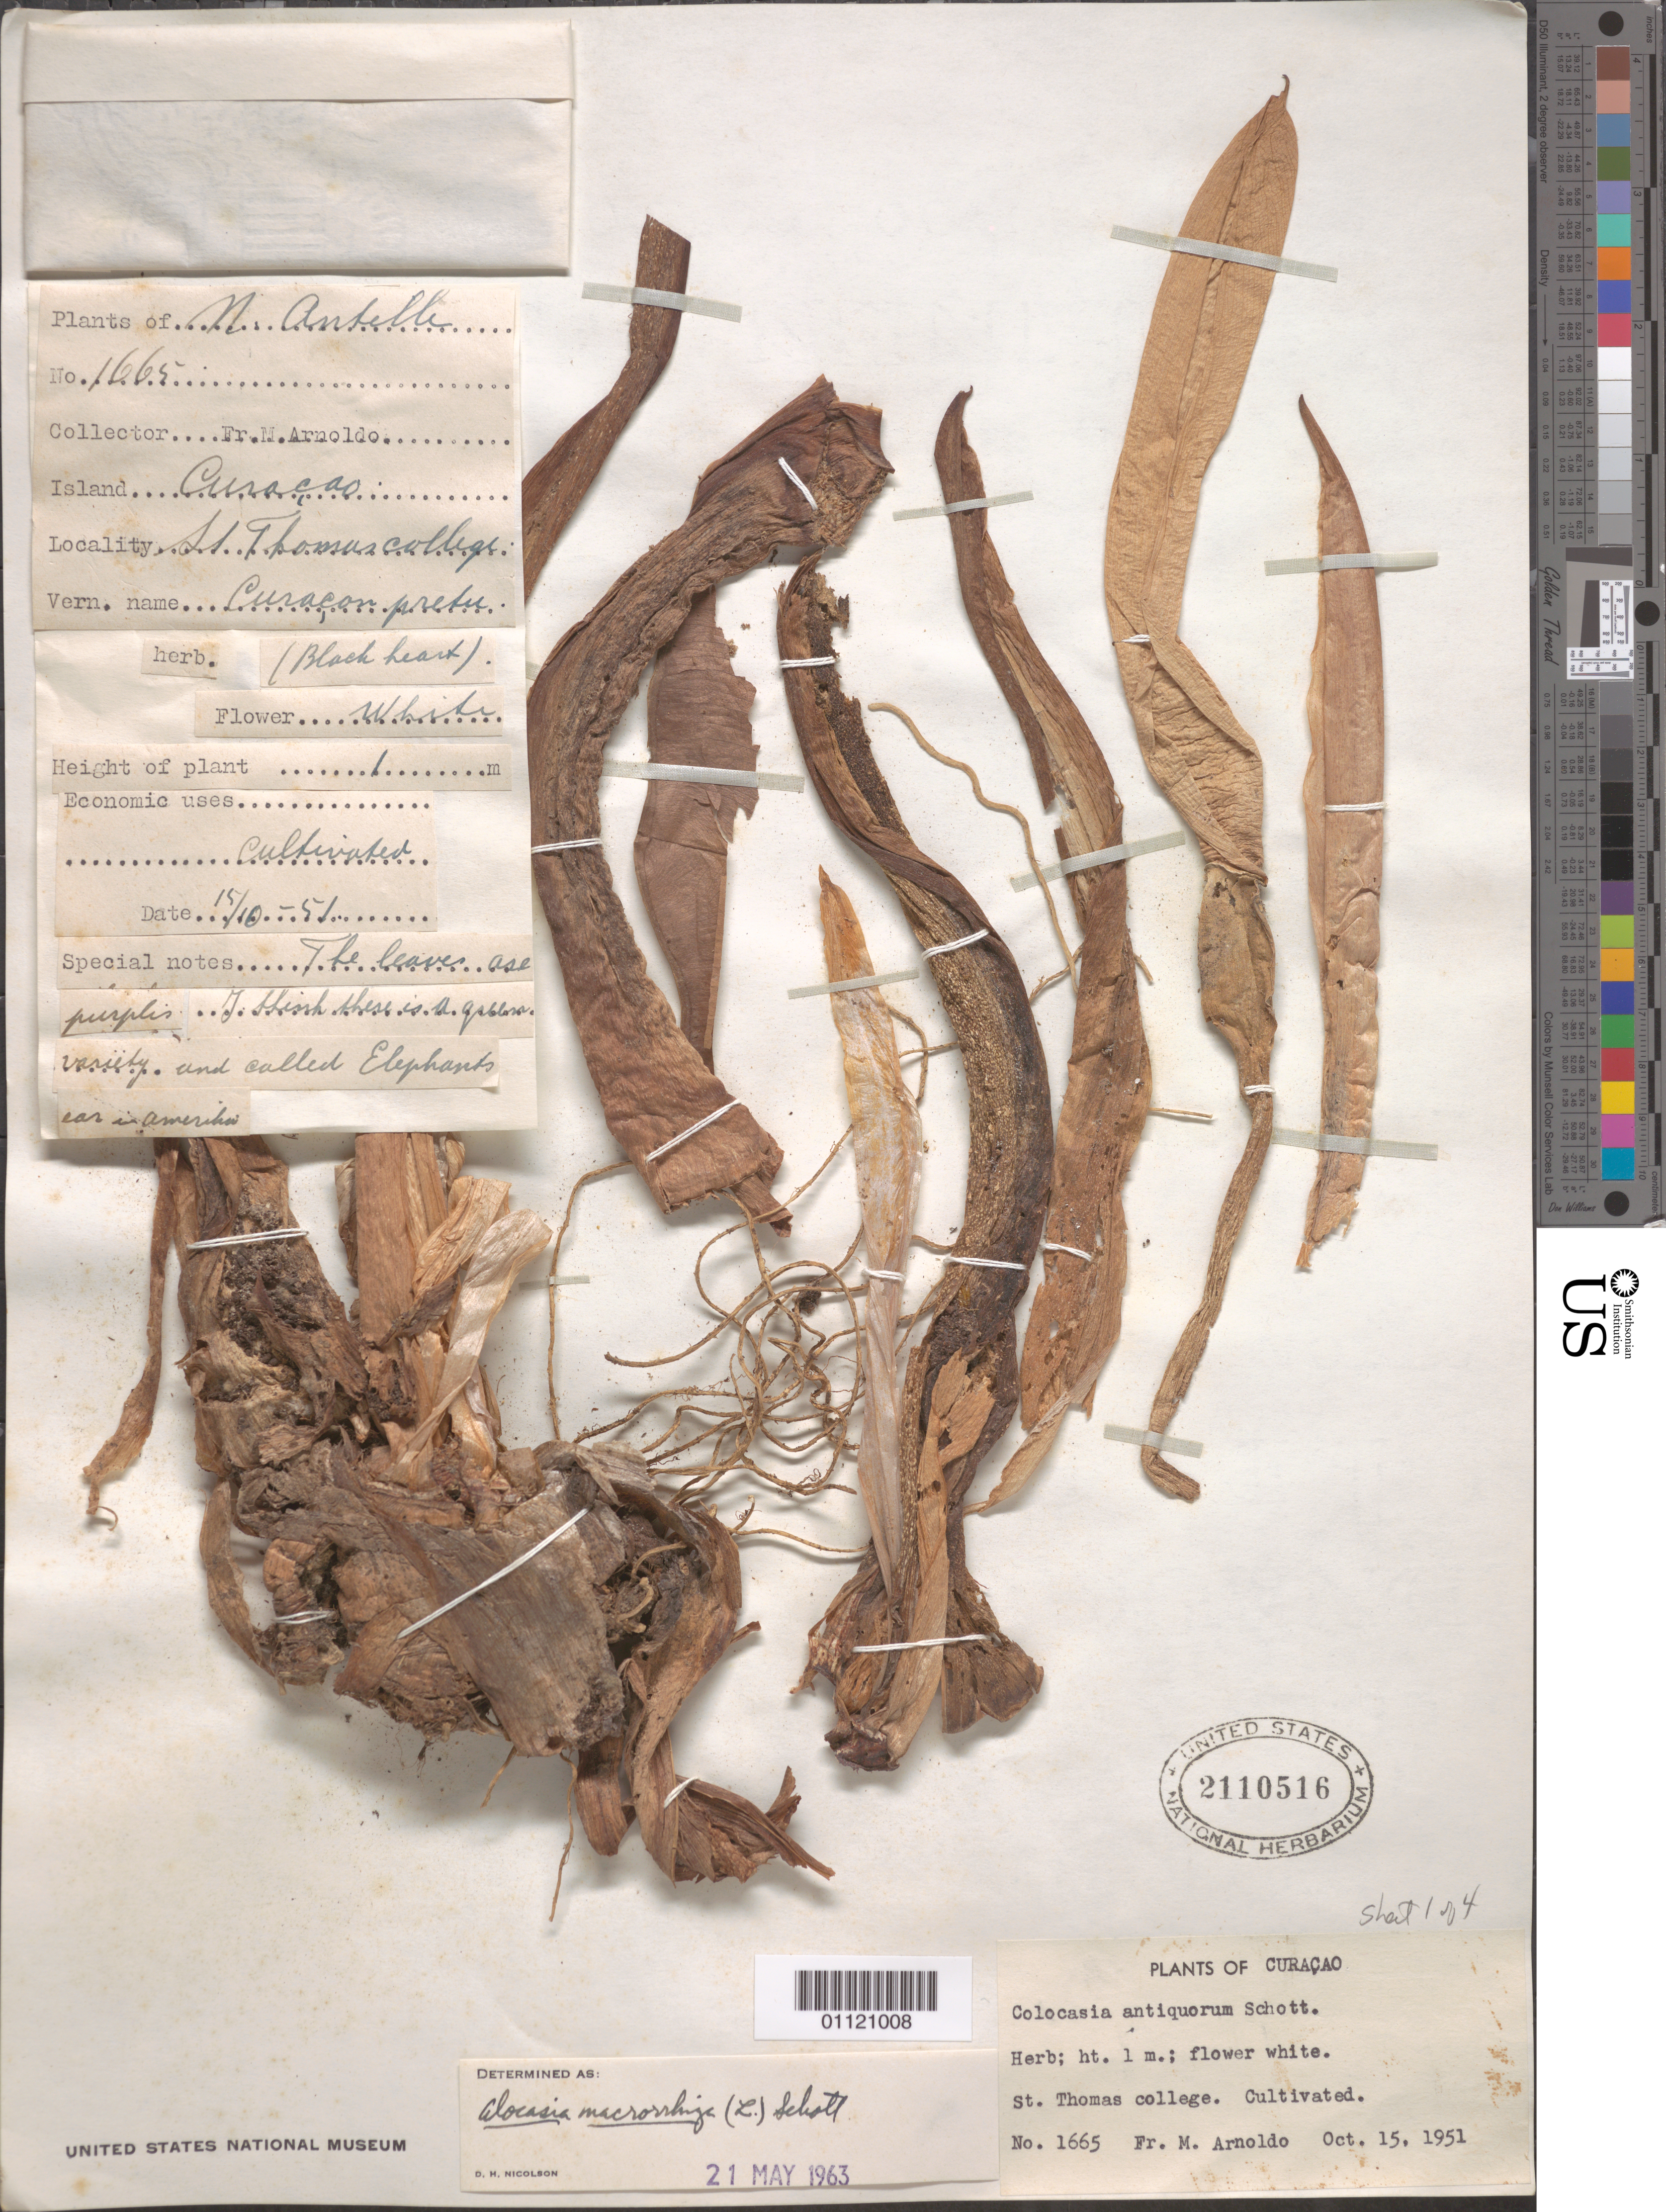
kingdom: Plantae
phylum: Tracheophyta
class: Liliopsida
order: Alismatales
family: Araceae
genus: Alocasia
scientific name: Alocasia macrorrhizos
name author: (L.) G. Don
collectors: Bro. Gines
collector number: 1665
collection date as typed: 15 Oct 1951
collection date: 1951-10-15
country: Curaçao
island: Curaçao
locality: St. Thomas college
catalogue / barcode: US 2110516